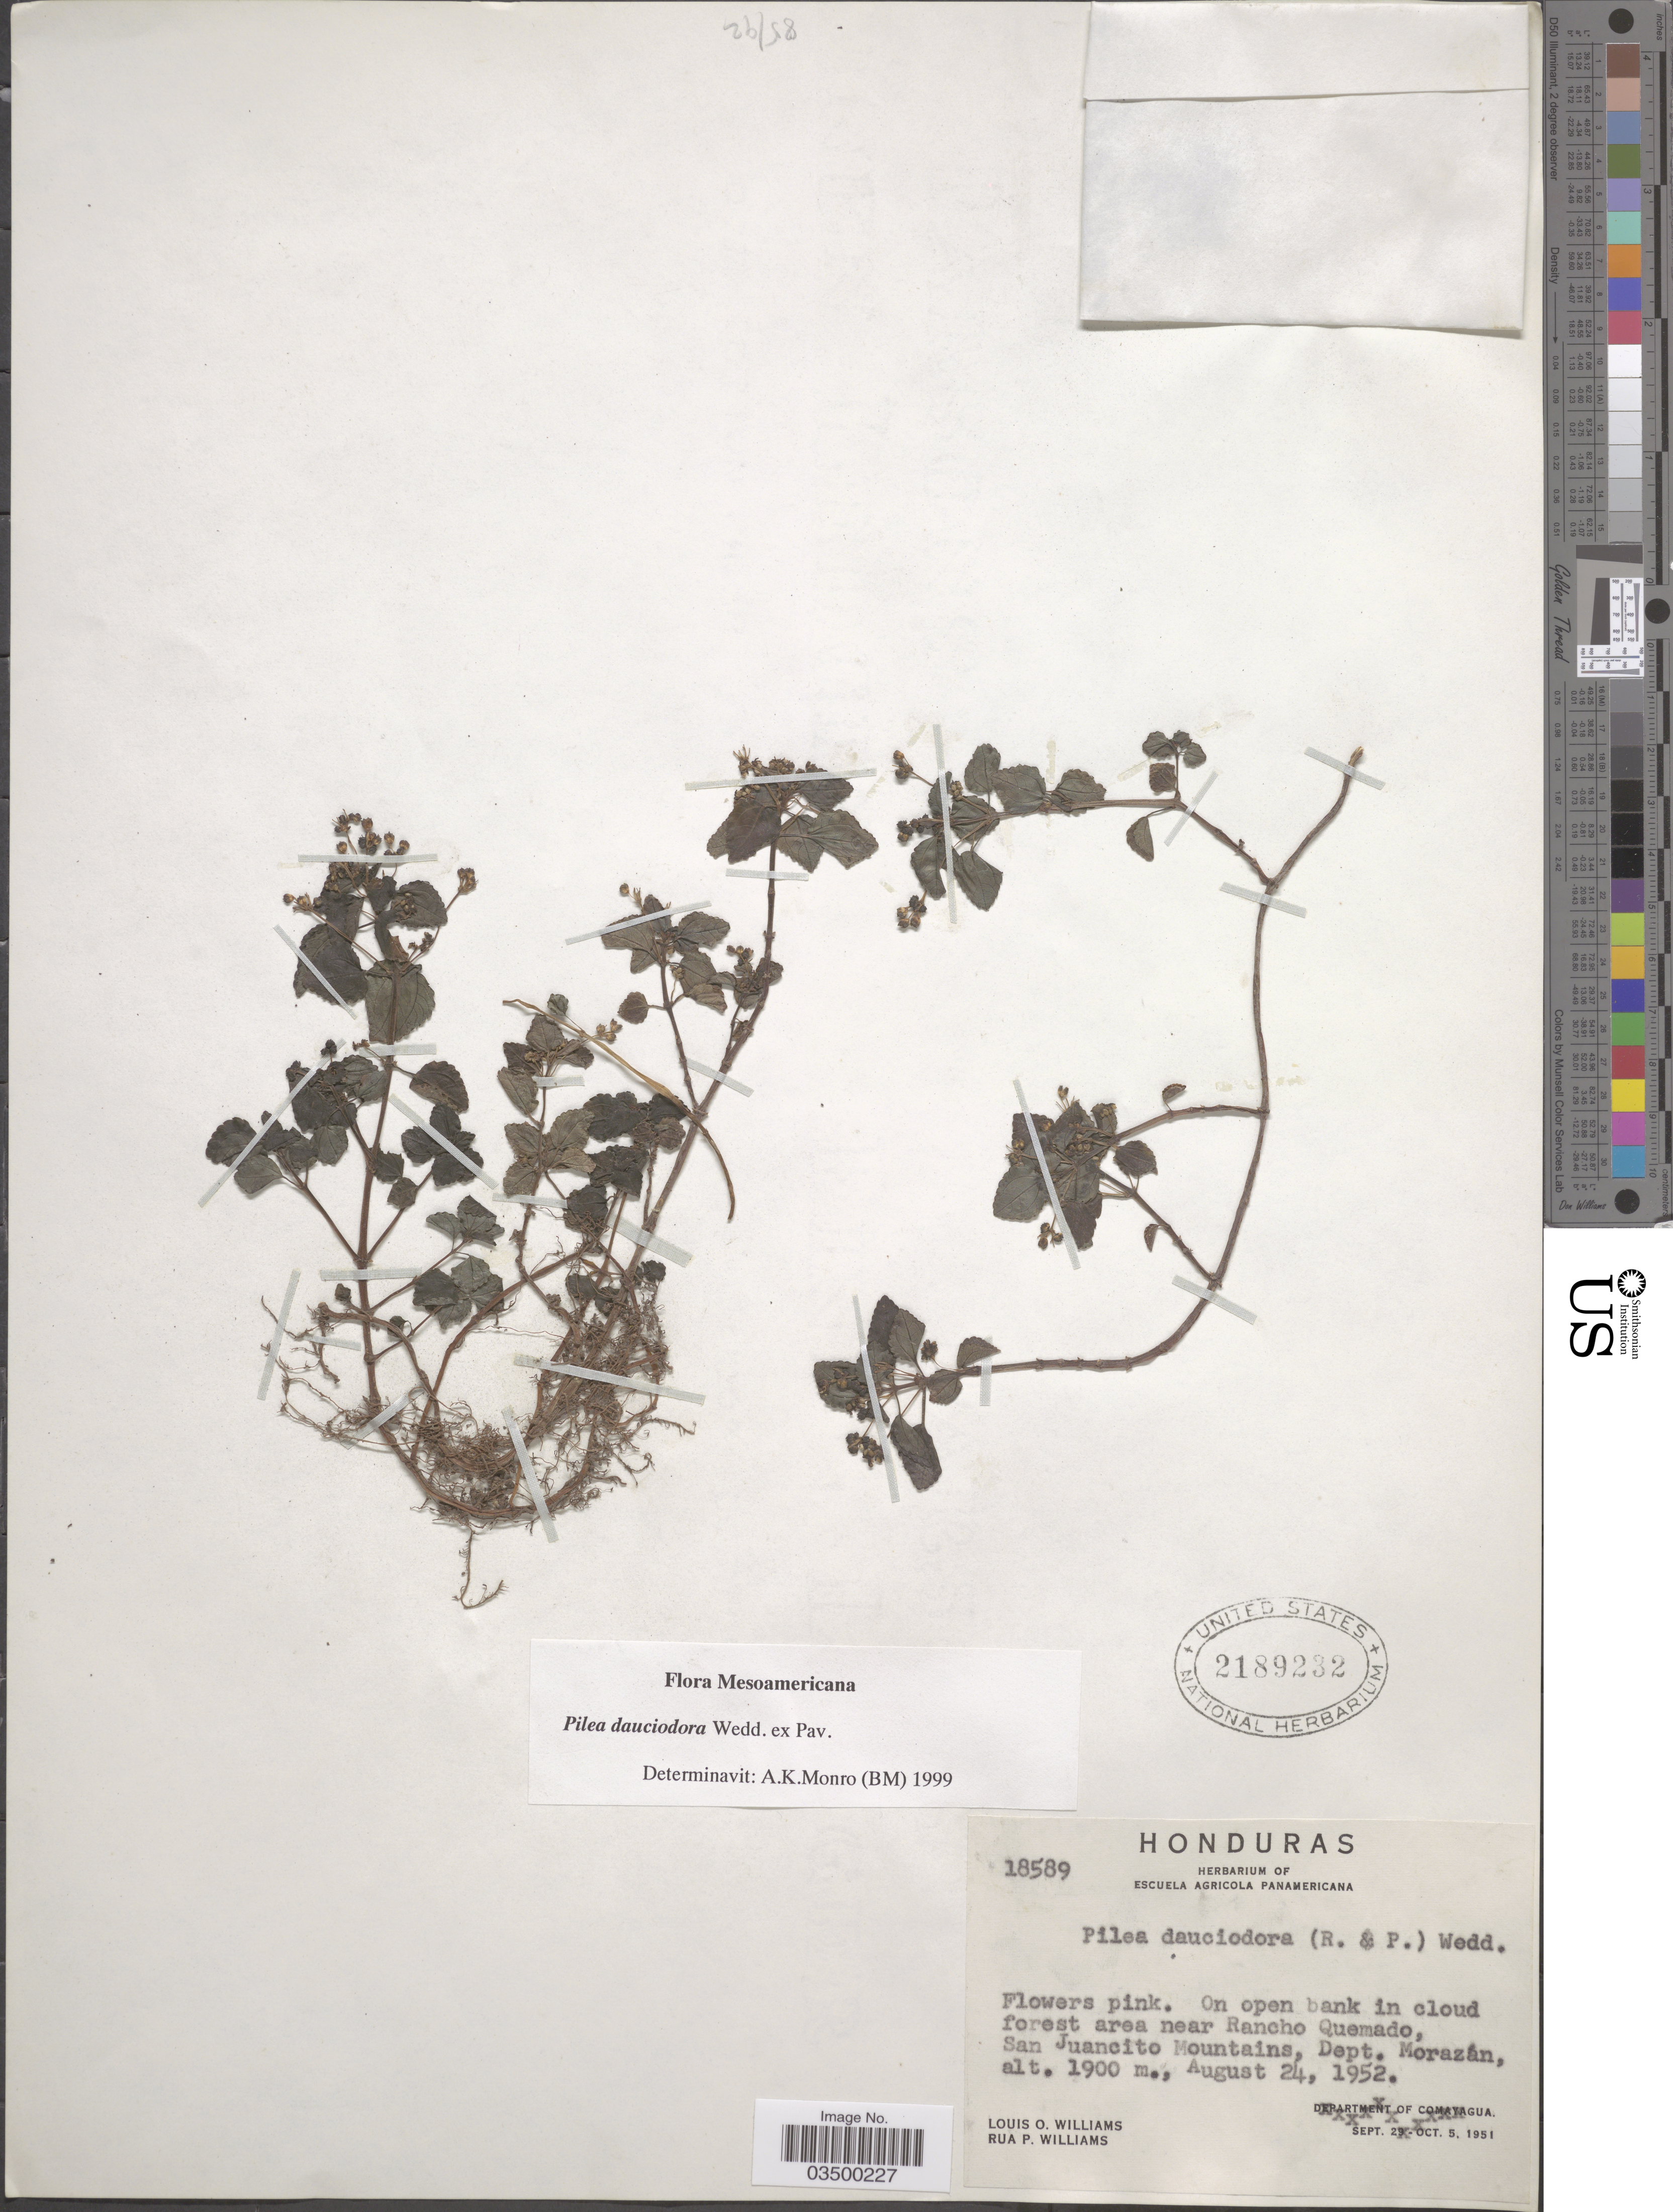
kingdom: Plantae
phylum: Tracheophyta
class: Magnoliopsida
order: Rosales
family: Urticaceae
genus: Pilea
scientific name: Pilea dauciodora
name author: Pav. ex Wedd.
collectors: L. O. Williams & R. P. Williams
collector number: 18589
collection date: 1952-08-24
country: Honduras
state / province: Fco. Morazán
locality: On open bank in cloud forest area near Rancho Quemado, San Juancito Mountains, Dept. Morazán.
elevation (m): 1900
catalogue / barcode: US 2189232